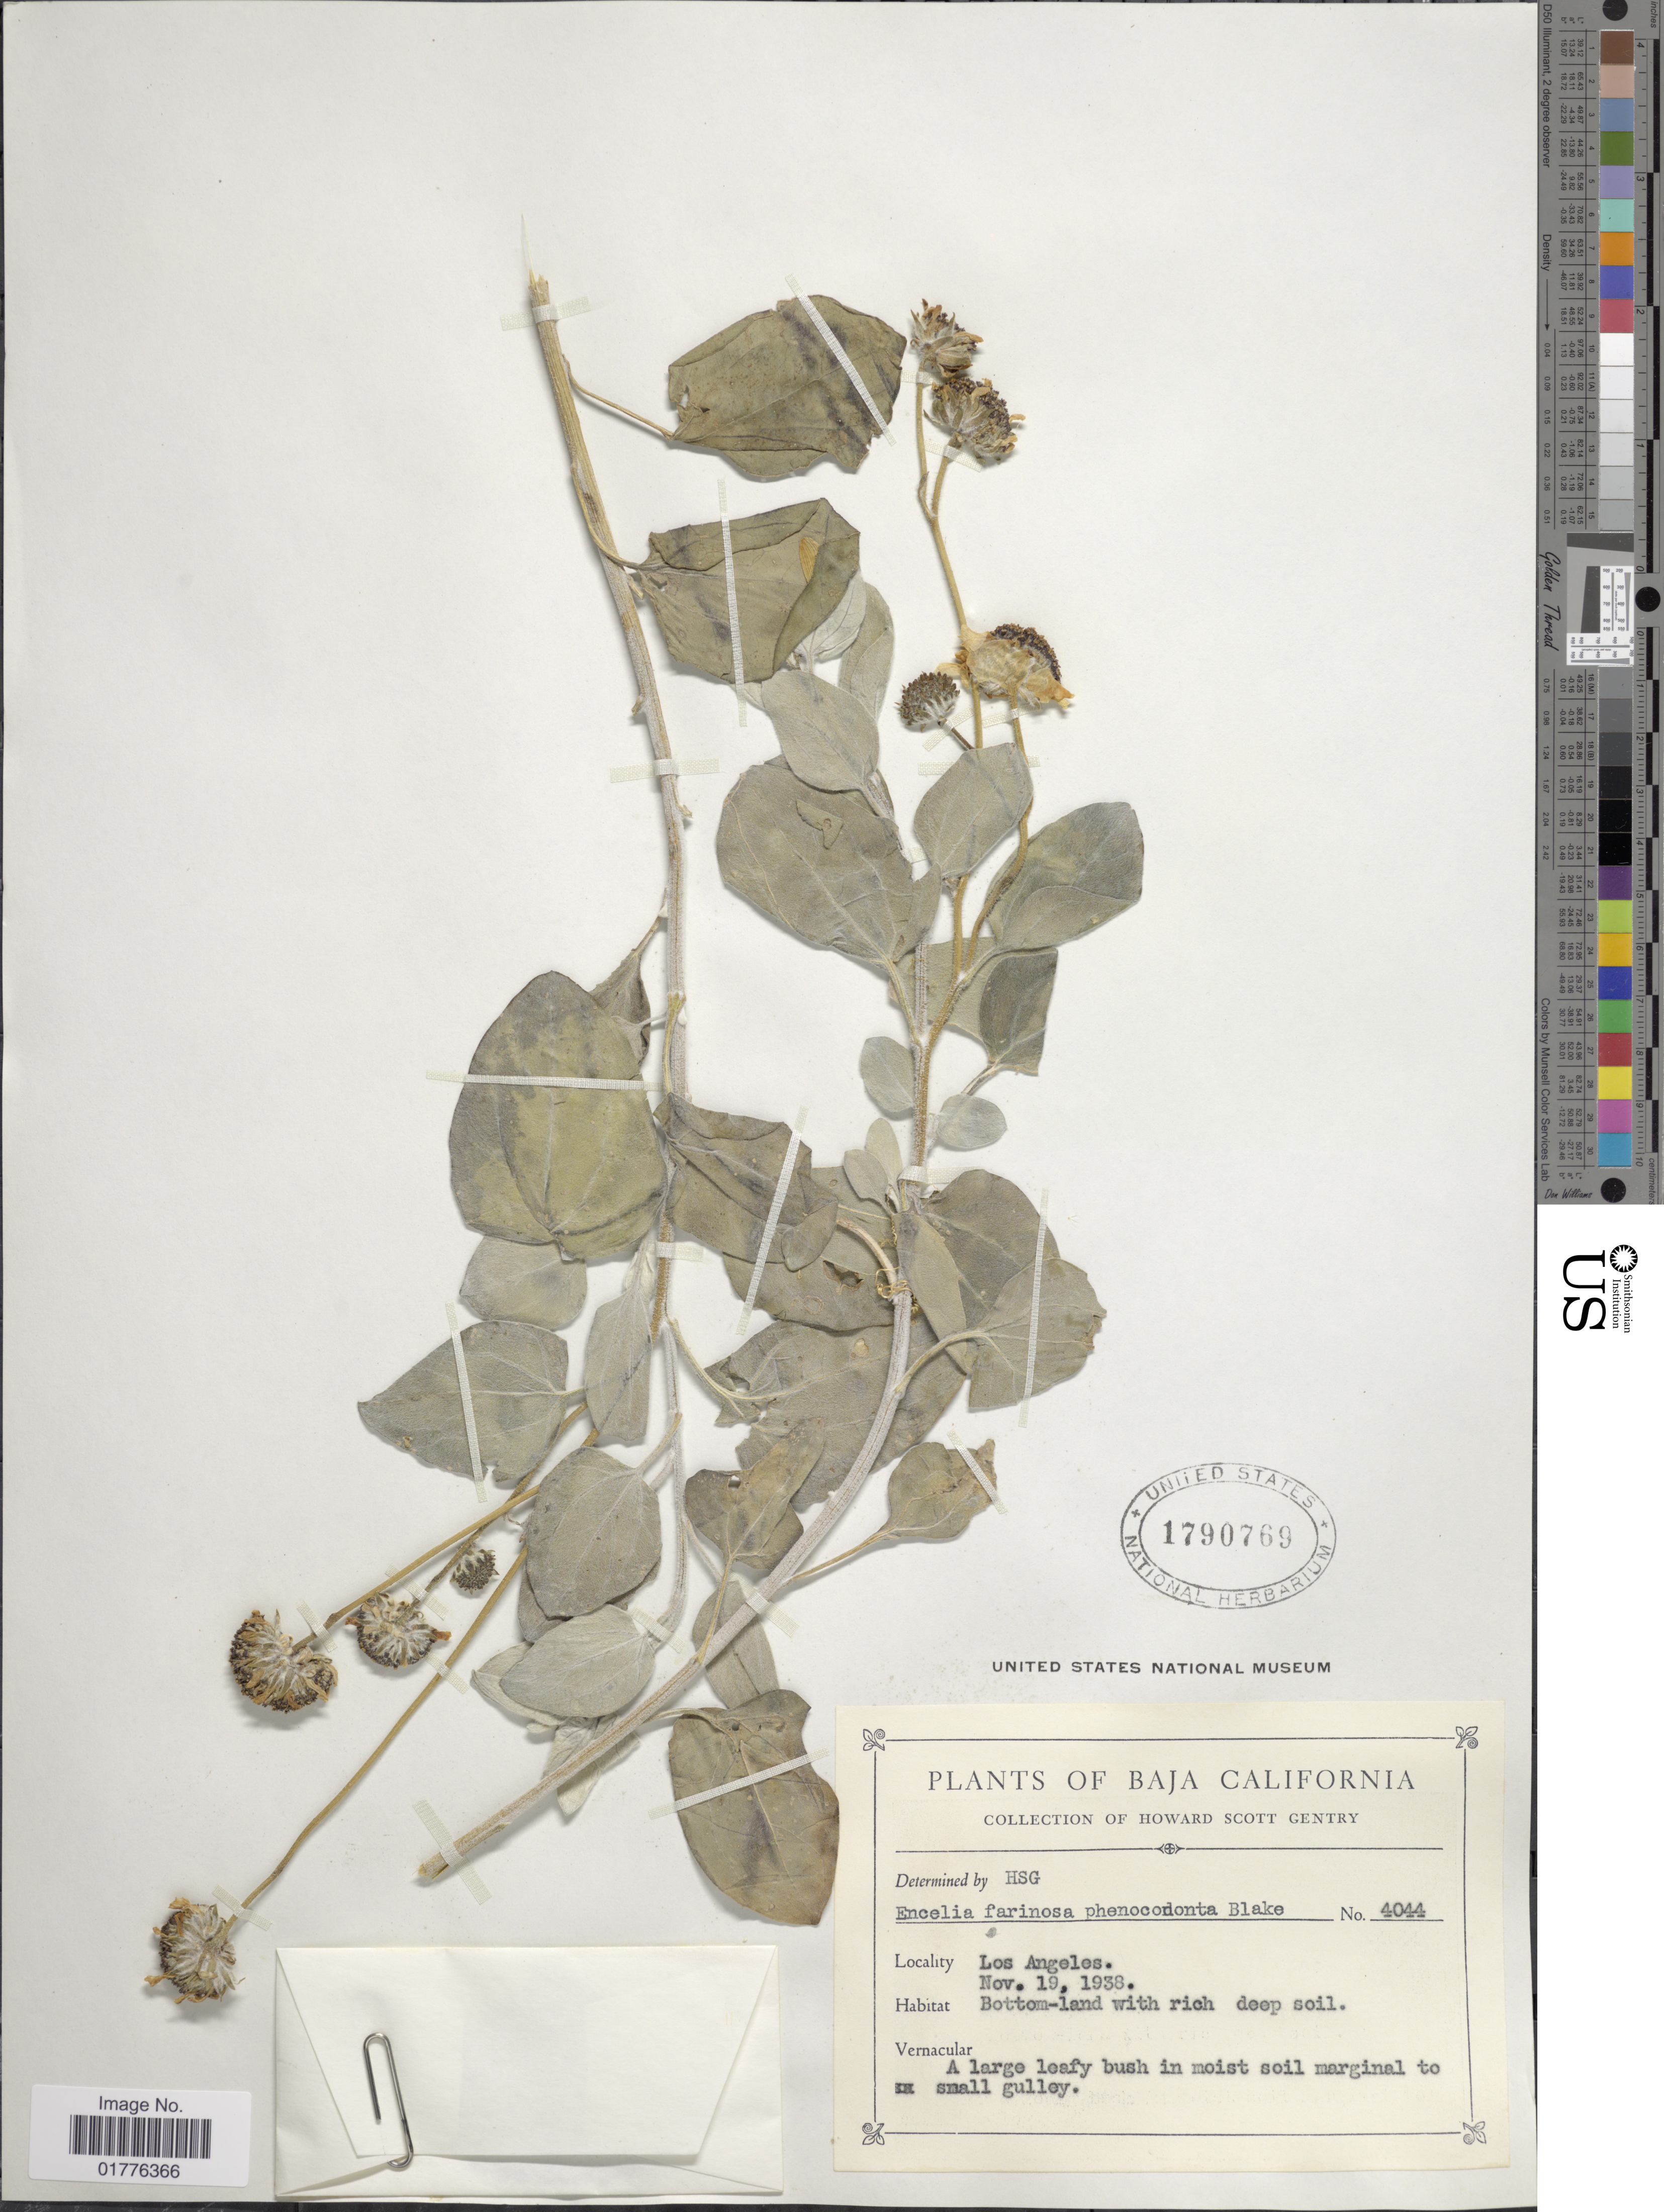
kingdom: Plantae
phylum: Tracheophyta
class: Magnoliopsida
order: Asterales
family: Asteraceae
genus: Encelia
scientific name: Encelia farinosa f. phenicodonta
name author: S.F. Blake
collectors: H. S. Gentry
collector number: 4044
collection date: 1938-11-19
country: Mexico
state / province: Baja California Sur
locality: Los Angeles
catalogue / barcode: US 1790769